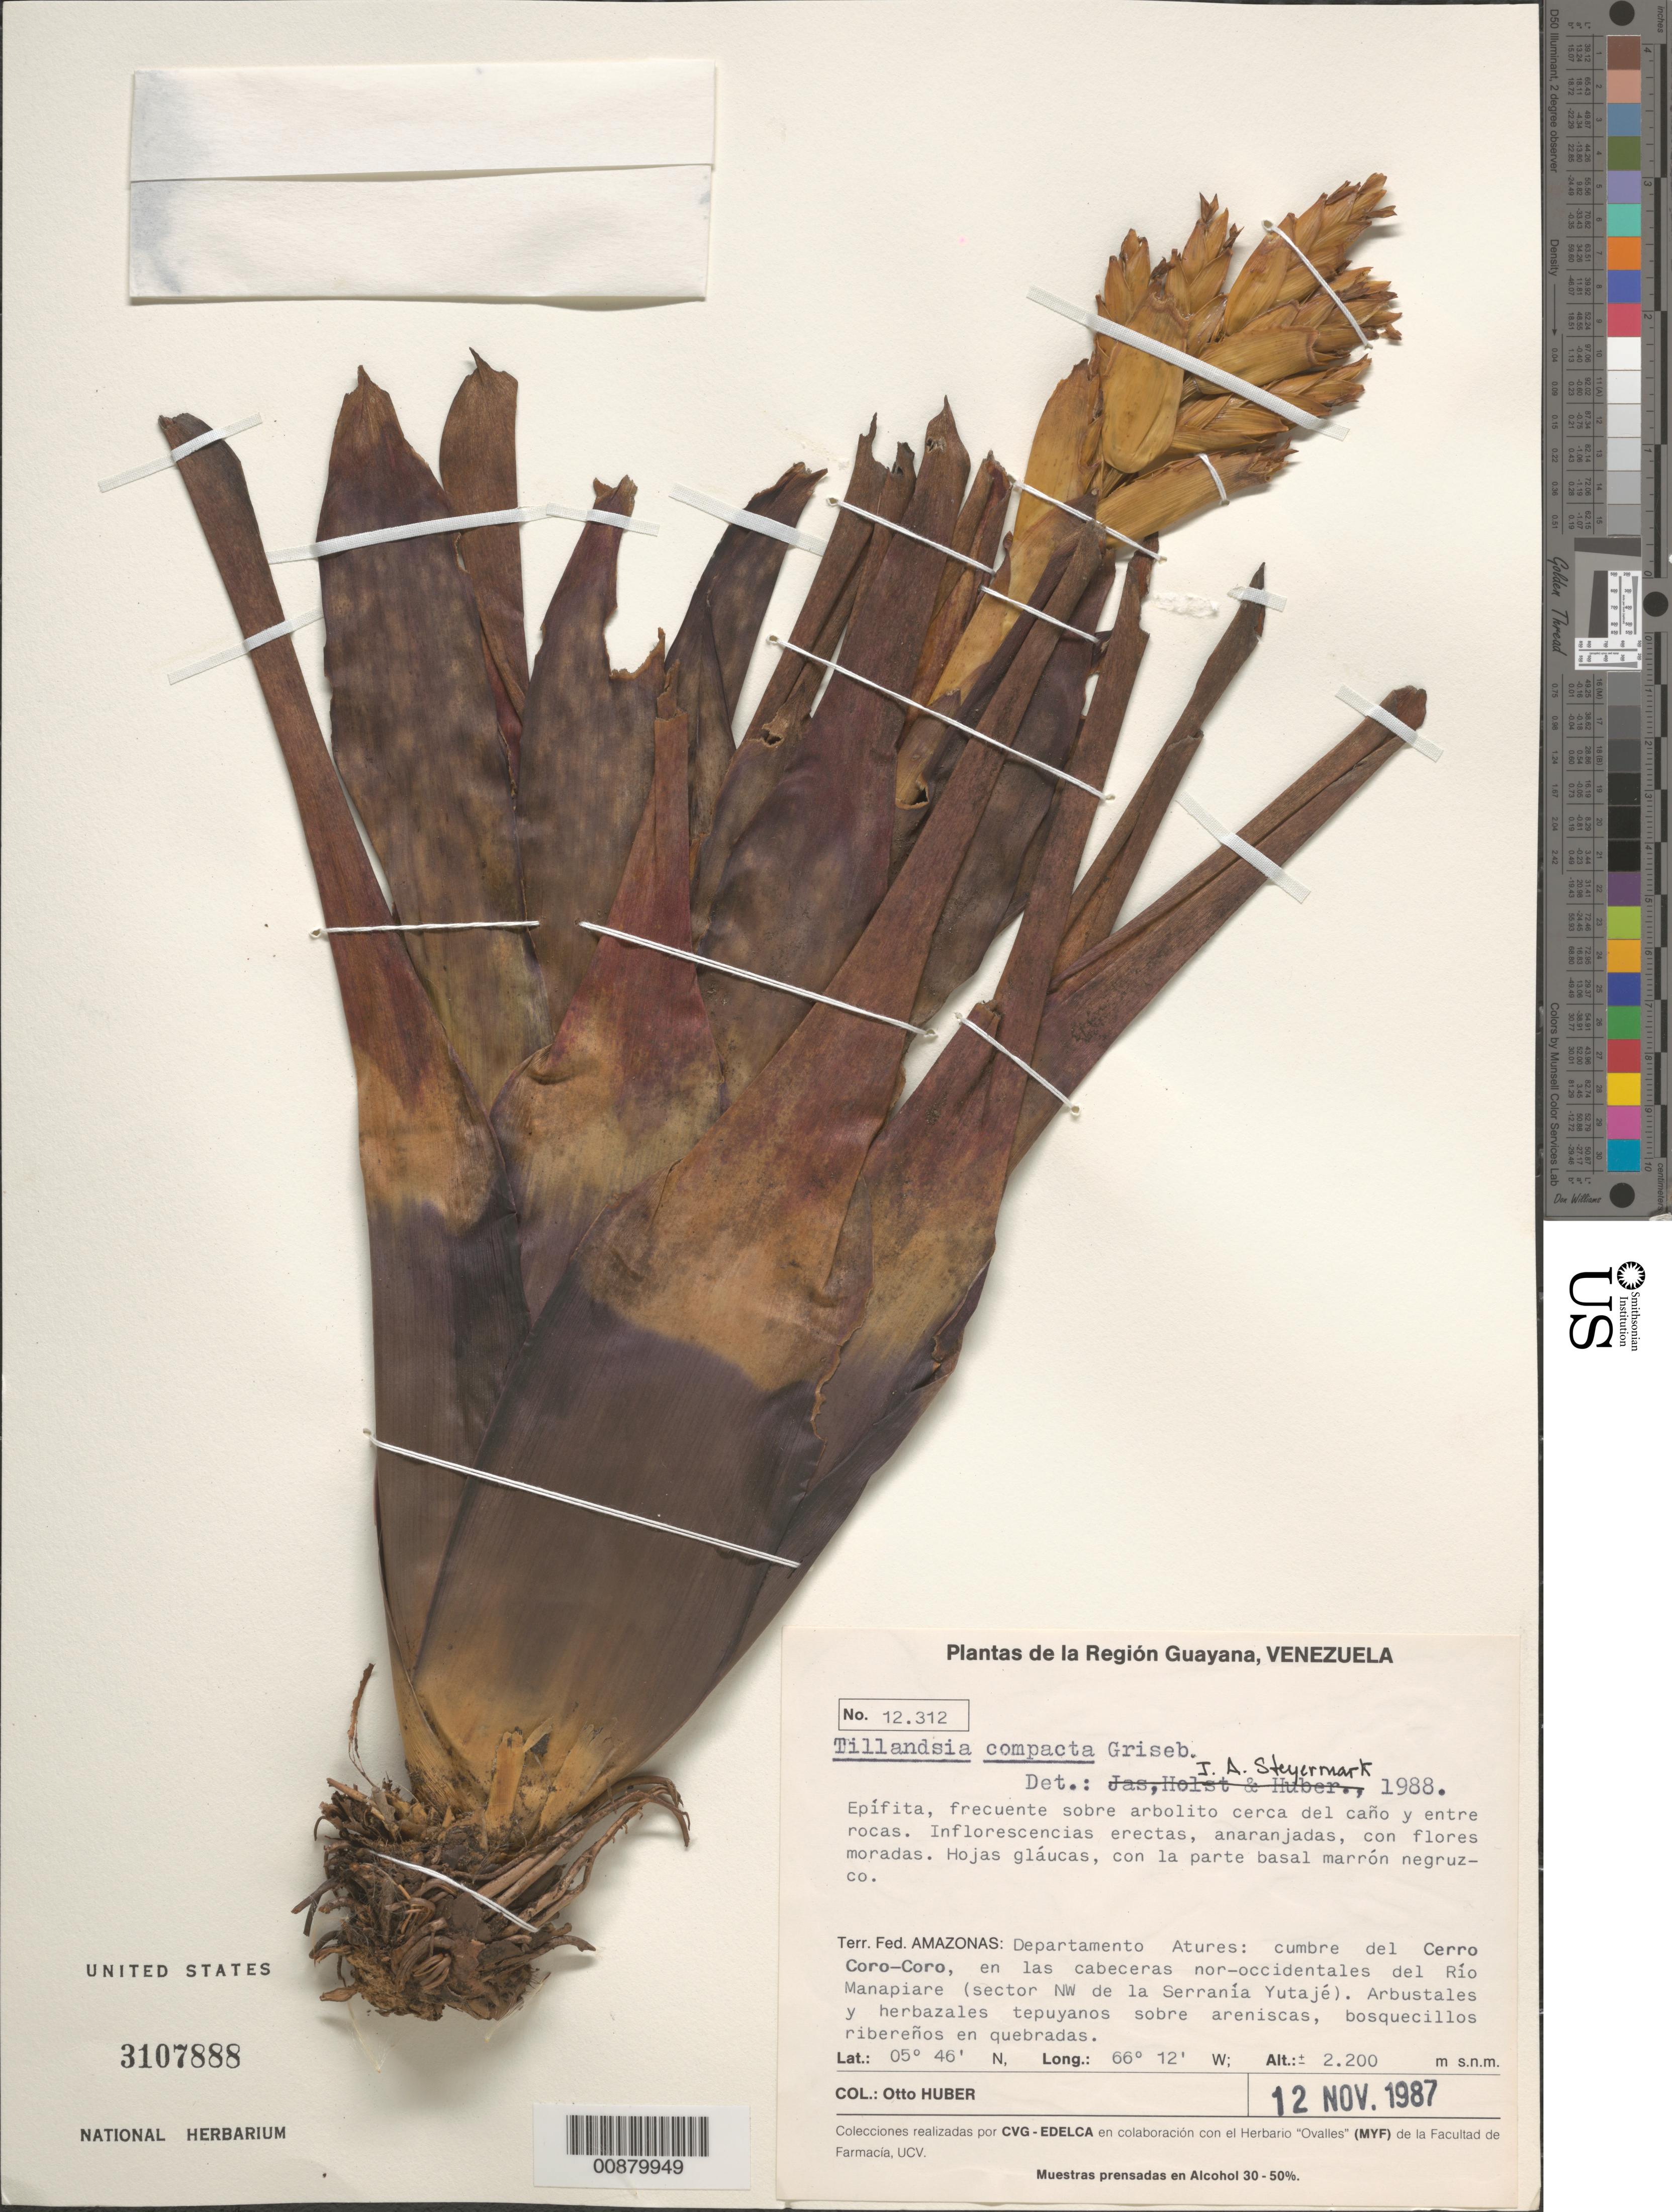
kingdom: Plantae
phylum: Tracheophyta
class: Liliopsida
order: Poales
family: Bromeliaceae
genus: Tillandsia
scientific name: Tillandsia compacta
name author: Griseb.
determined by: Steyermark, Julian A., (VEN)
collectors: O. Huber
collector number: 12312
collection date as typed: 12-Nov-87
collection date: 1987-11-12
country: Venezuela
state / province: Amazonas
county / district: Atures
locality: Cerro Coro-Coro, en las cabeceras nor-occidentales del Río Manapiare (Sector NW de la Serranía Yutajé)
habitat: Arbustales y herbazales tepuyanos sobre areniscas, bosquecillos riberenos en quebradas; sobre arbolito cerca cel cano y entre rocas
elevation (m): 2200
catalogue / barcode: US 3107888